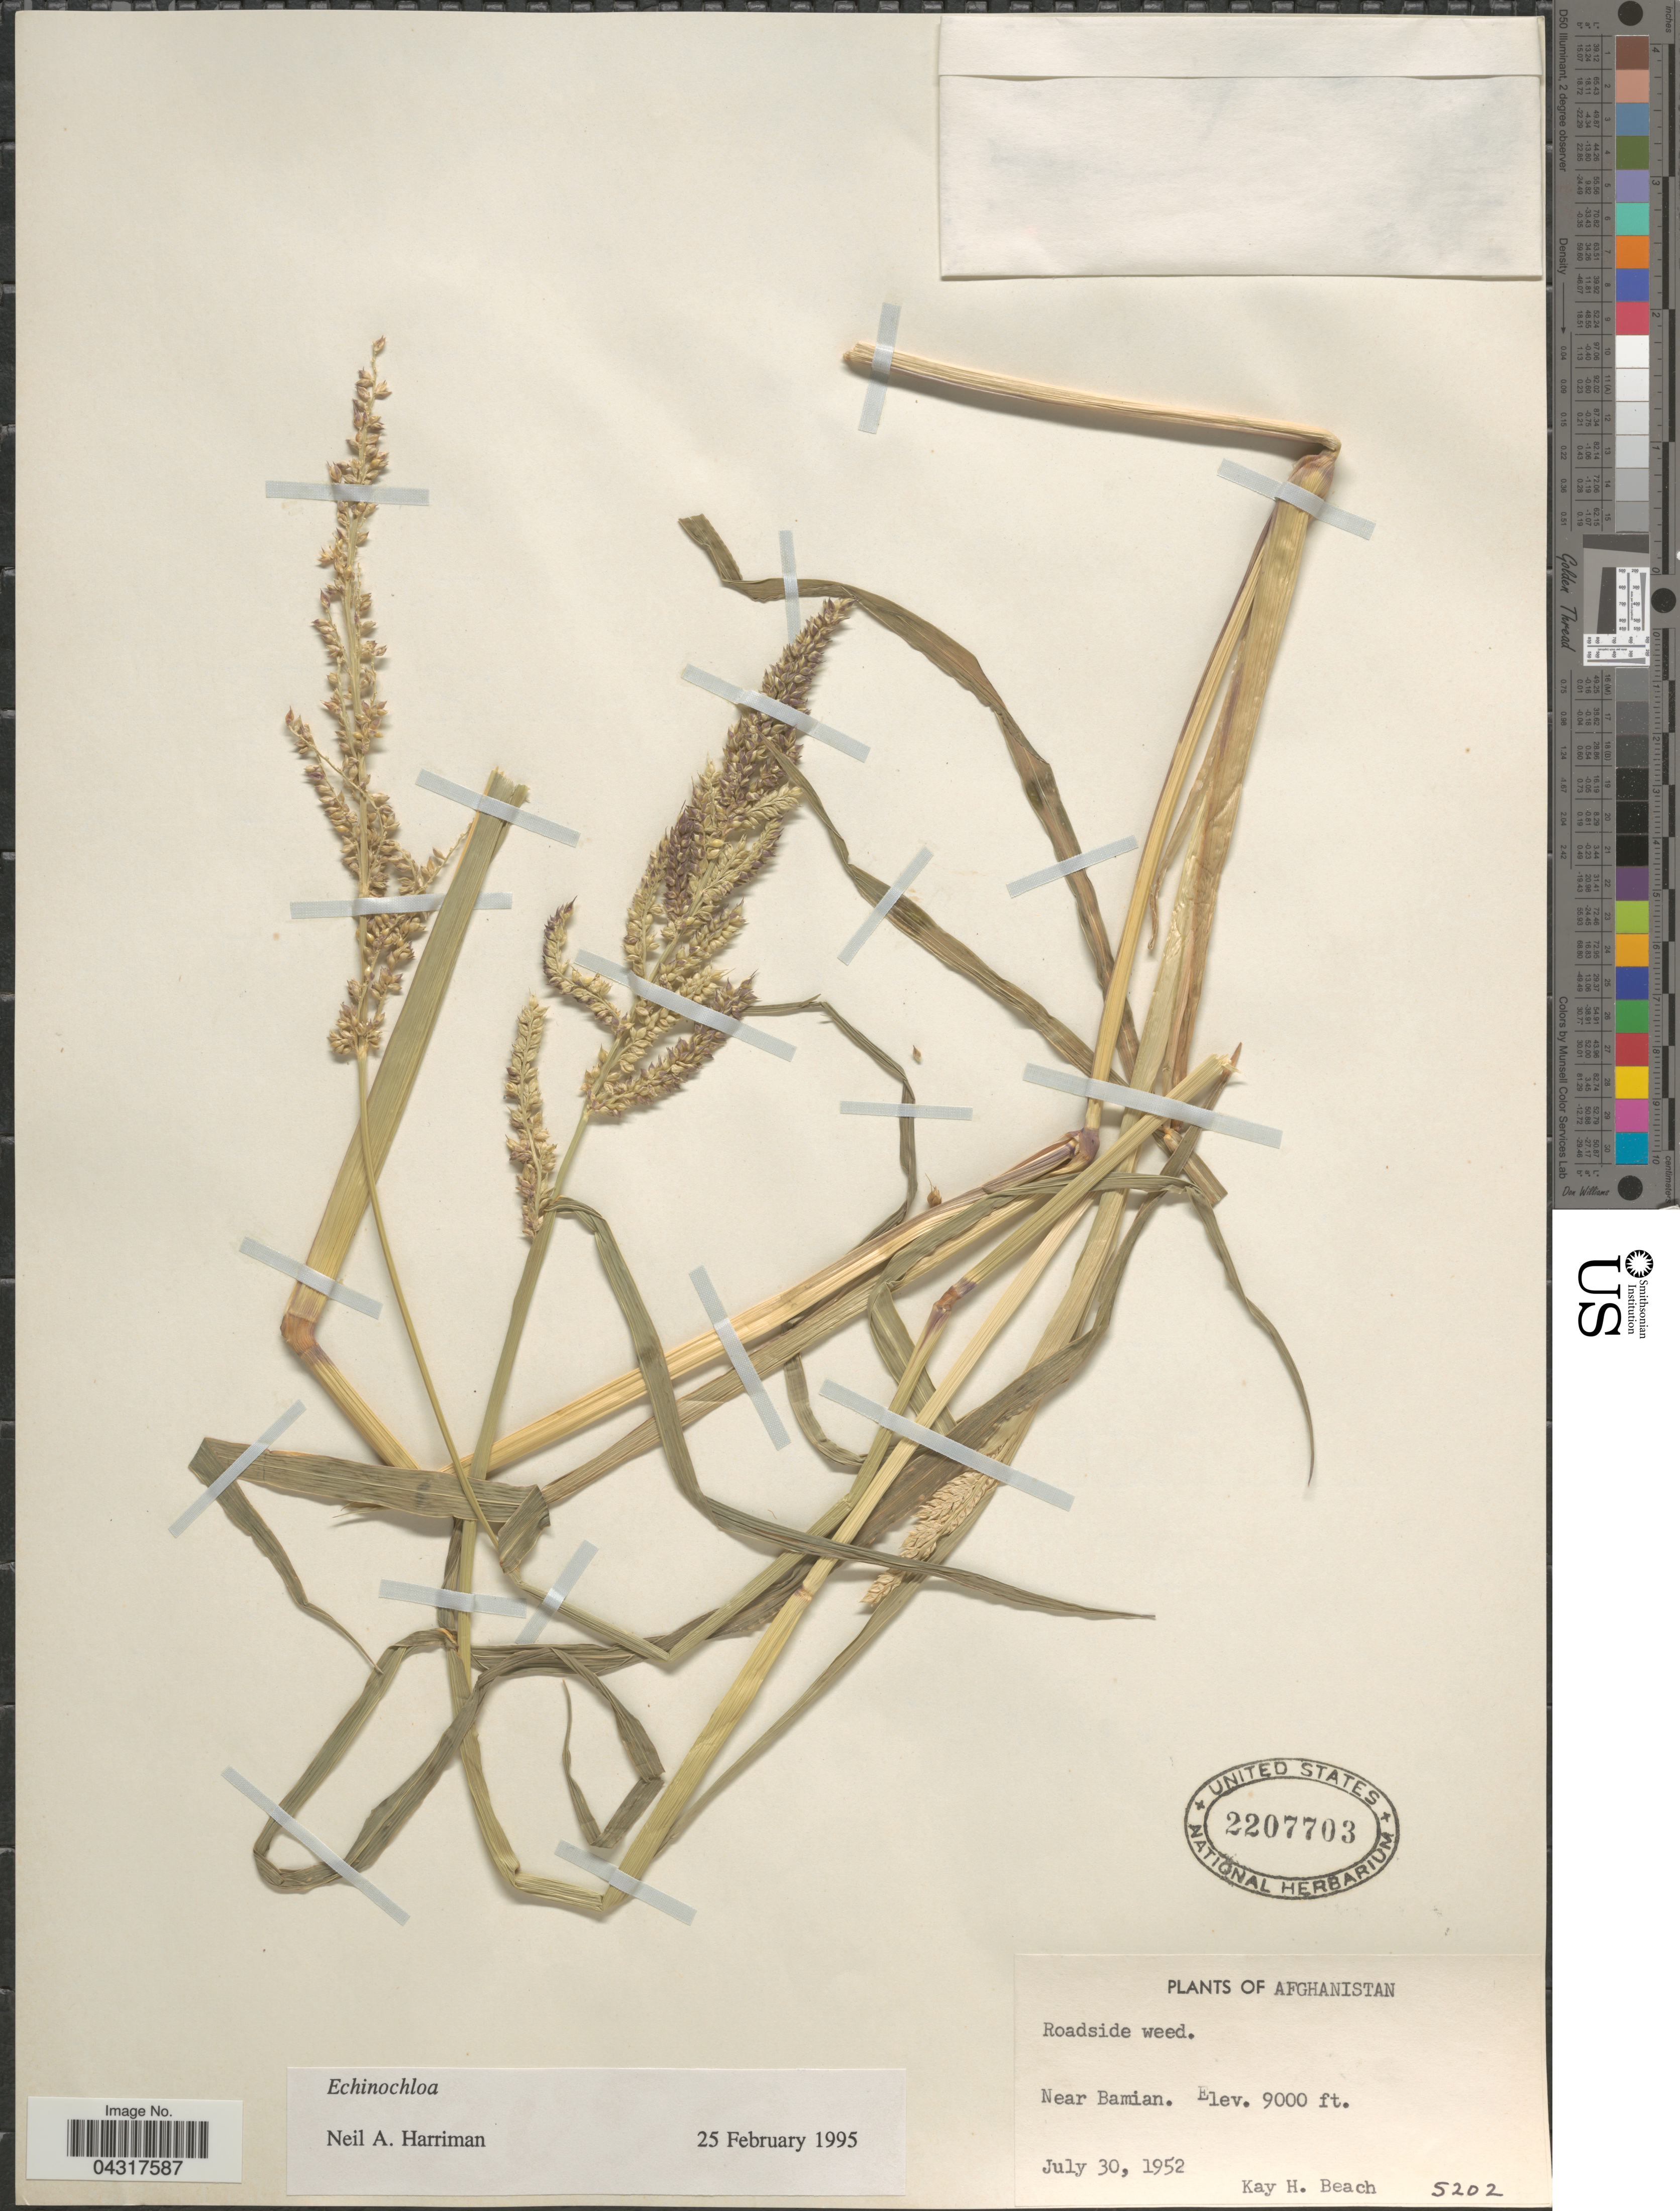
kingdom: Plantae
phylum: Tracheophyta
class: Liliopsida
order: Poales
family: Poaceae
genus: Echinochloa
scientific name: Echinochloa sp.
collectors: K. H. Beach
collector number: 5202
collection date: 1952-07-30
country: Afghanistan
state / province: Bamian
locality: Near Bamian.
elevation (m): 2743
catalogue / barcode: US 2207703